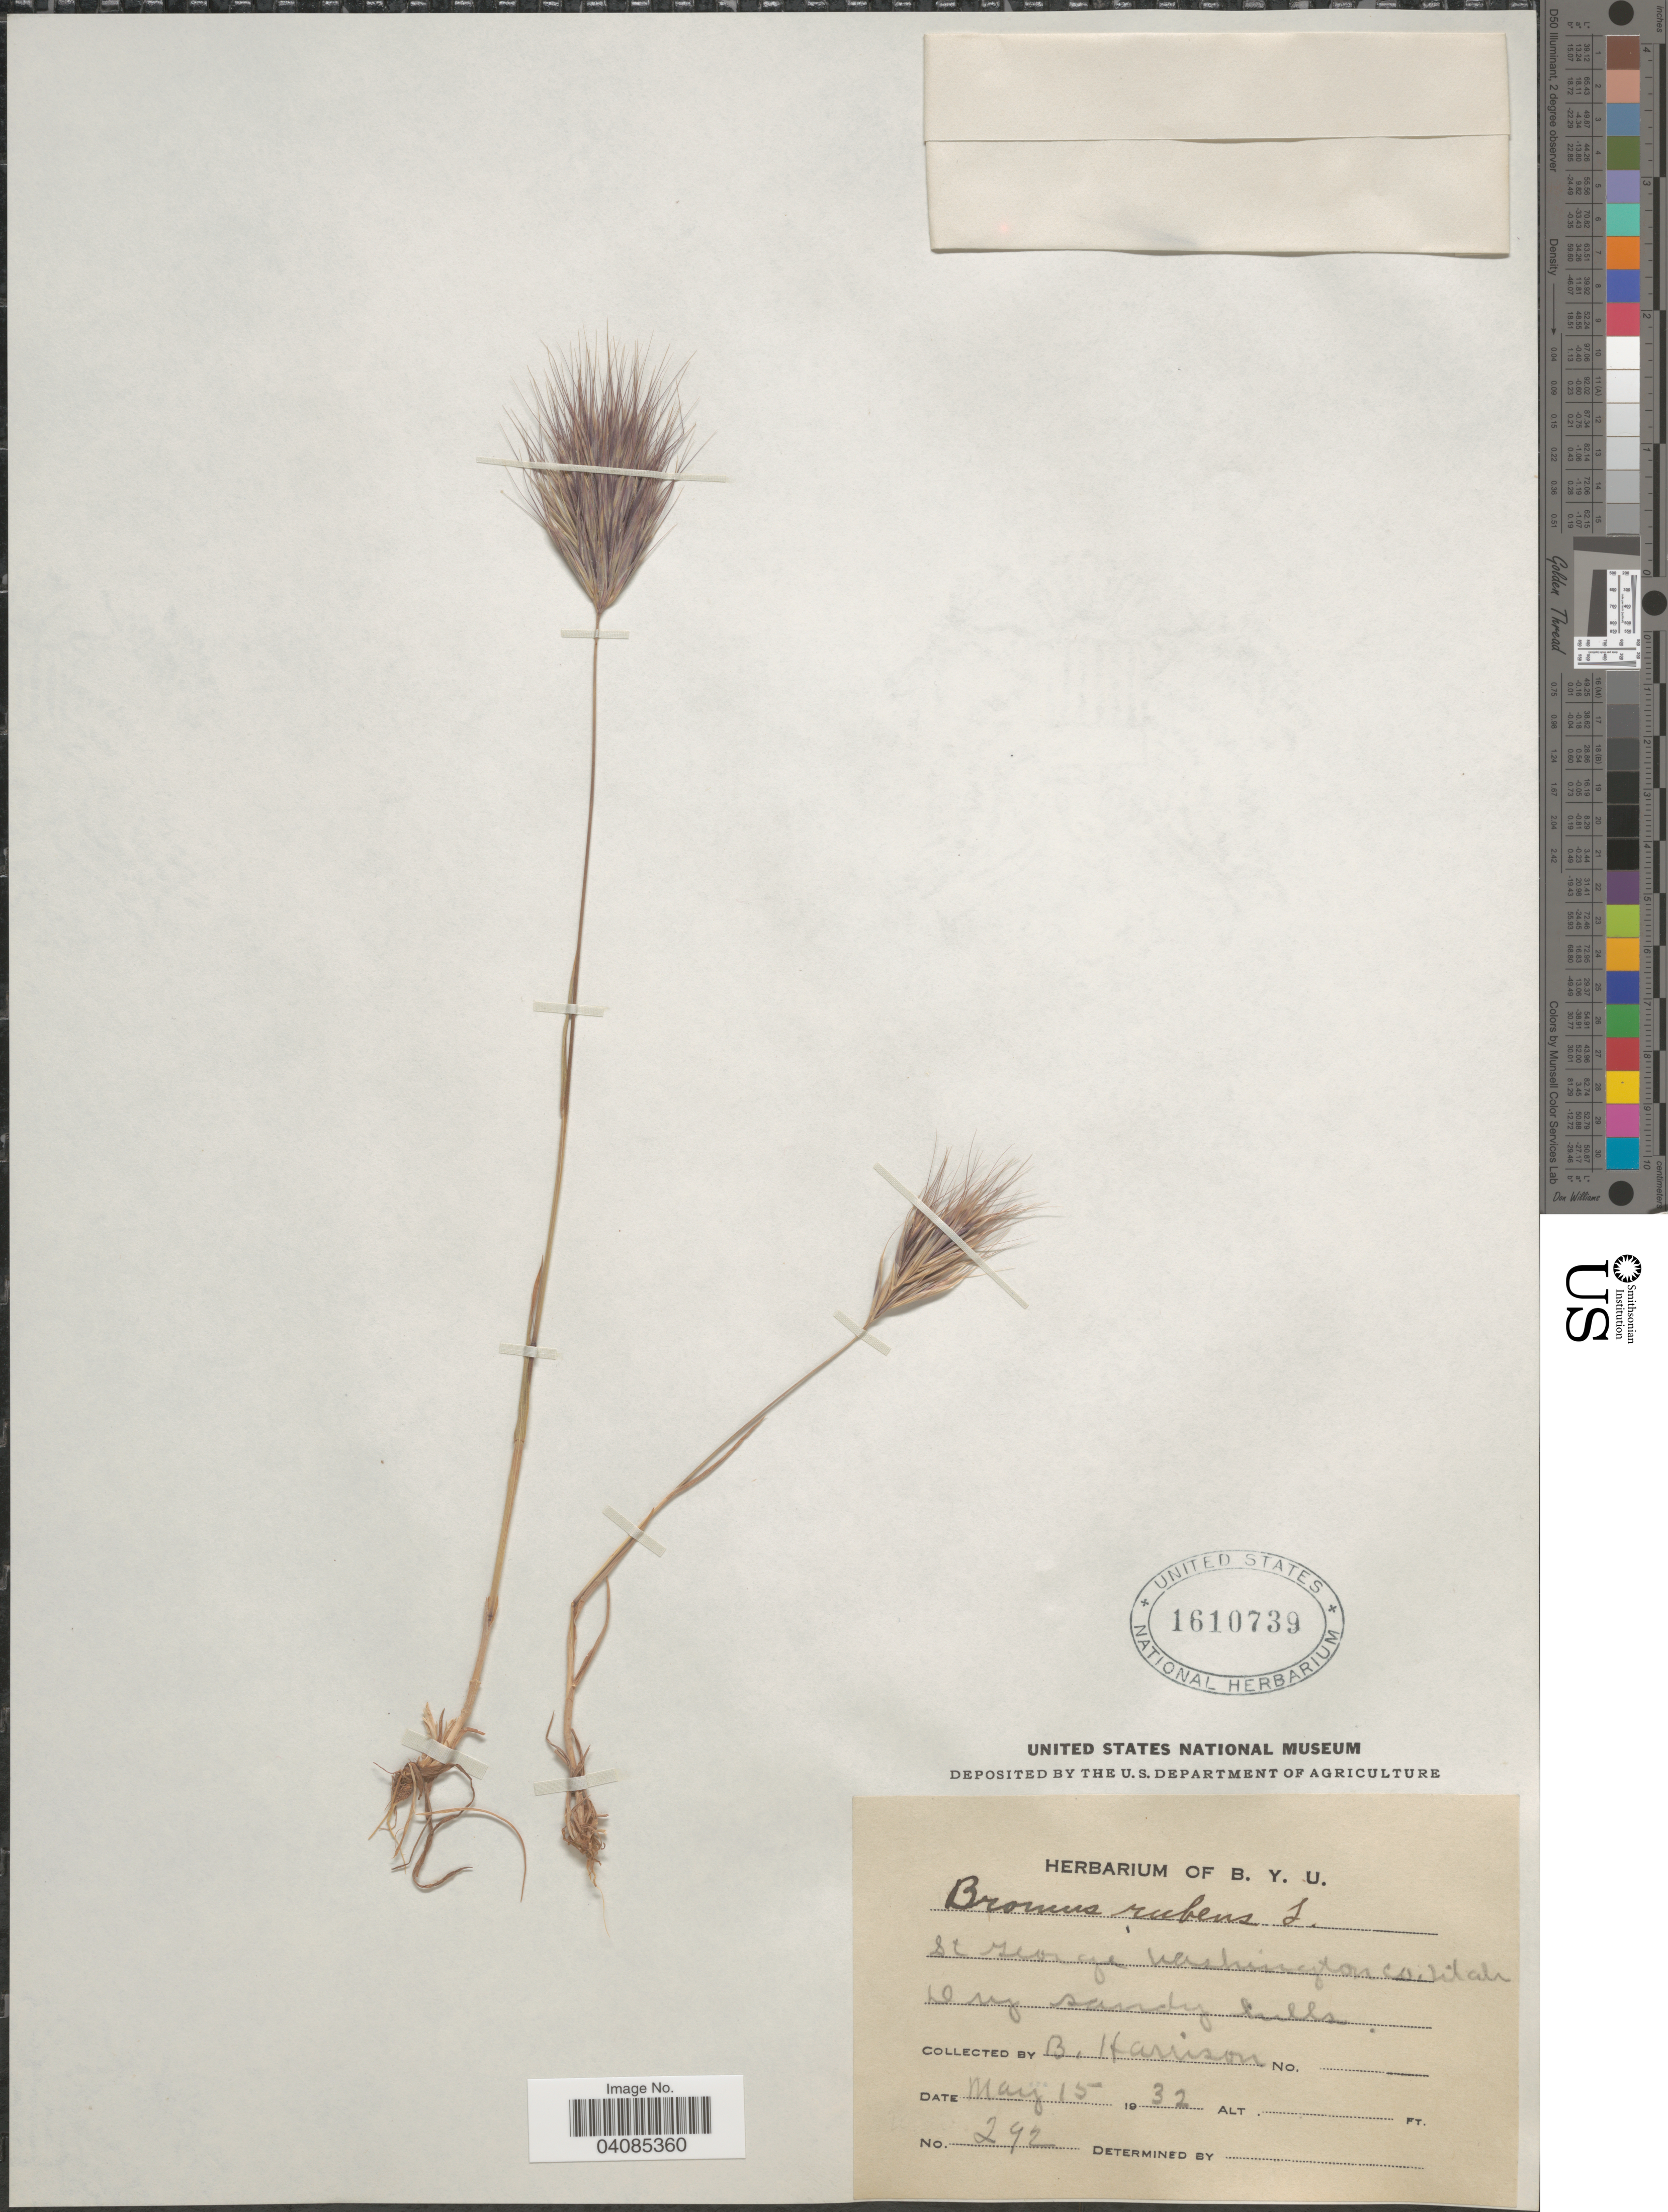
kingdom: Plantae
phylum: Tracheophyta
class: Liliopsida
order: Poales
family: Poaceae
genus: Bromus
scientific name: Bromus rubens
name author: L.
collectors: B. Harrison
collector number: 292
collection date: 1932-05-15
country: United States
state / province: Utah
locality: St. George Washington Co. Dry sandy hills.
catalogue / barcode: US 1610739